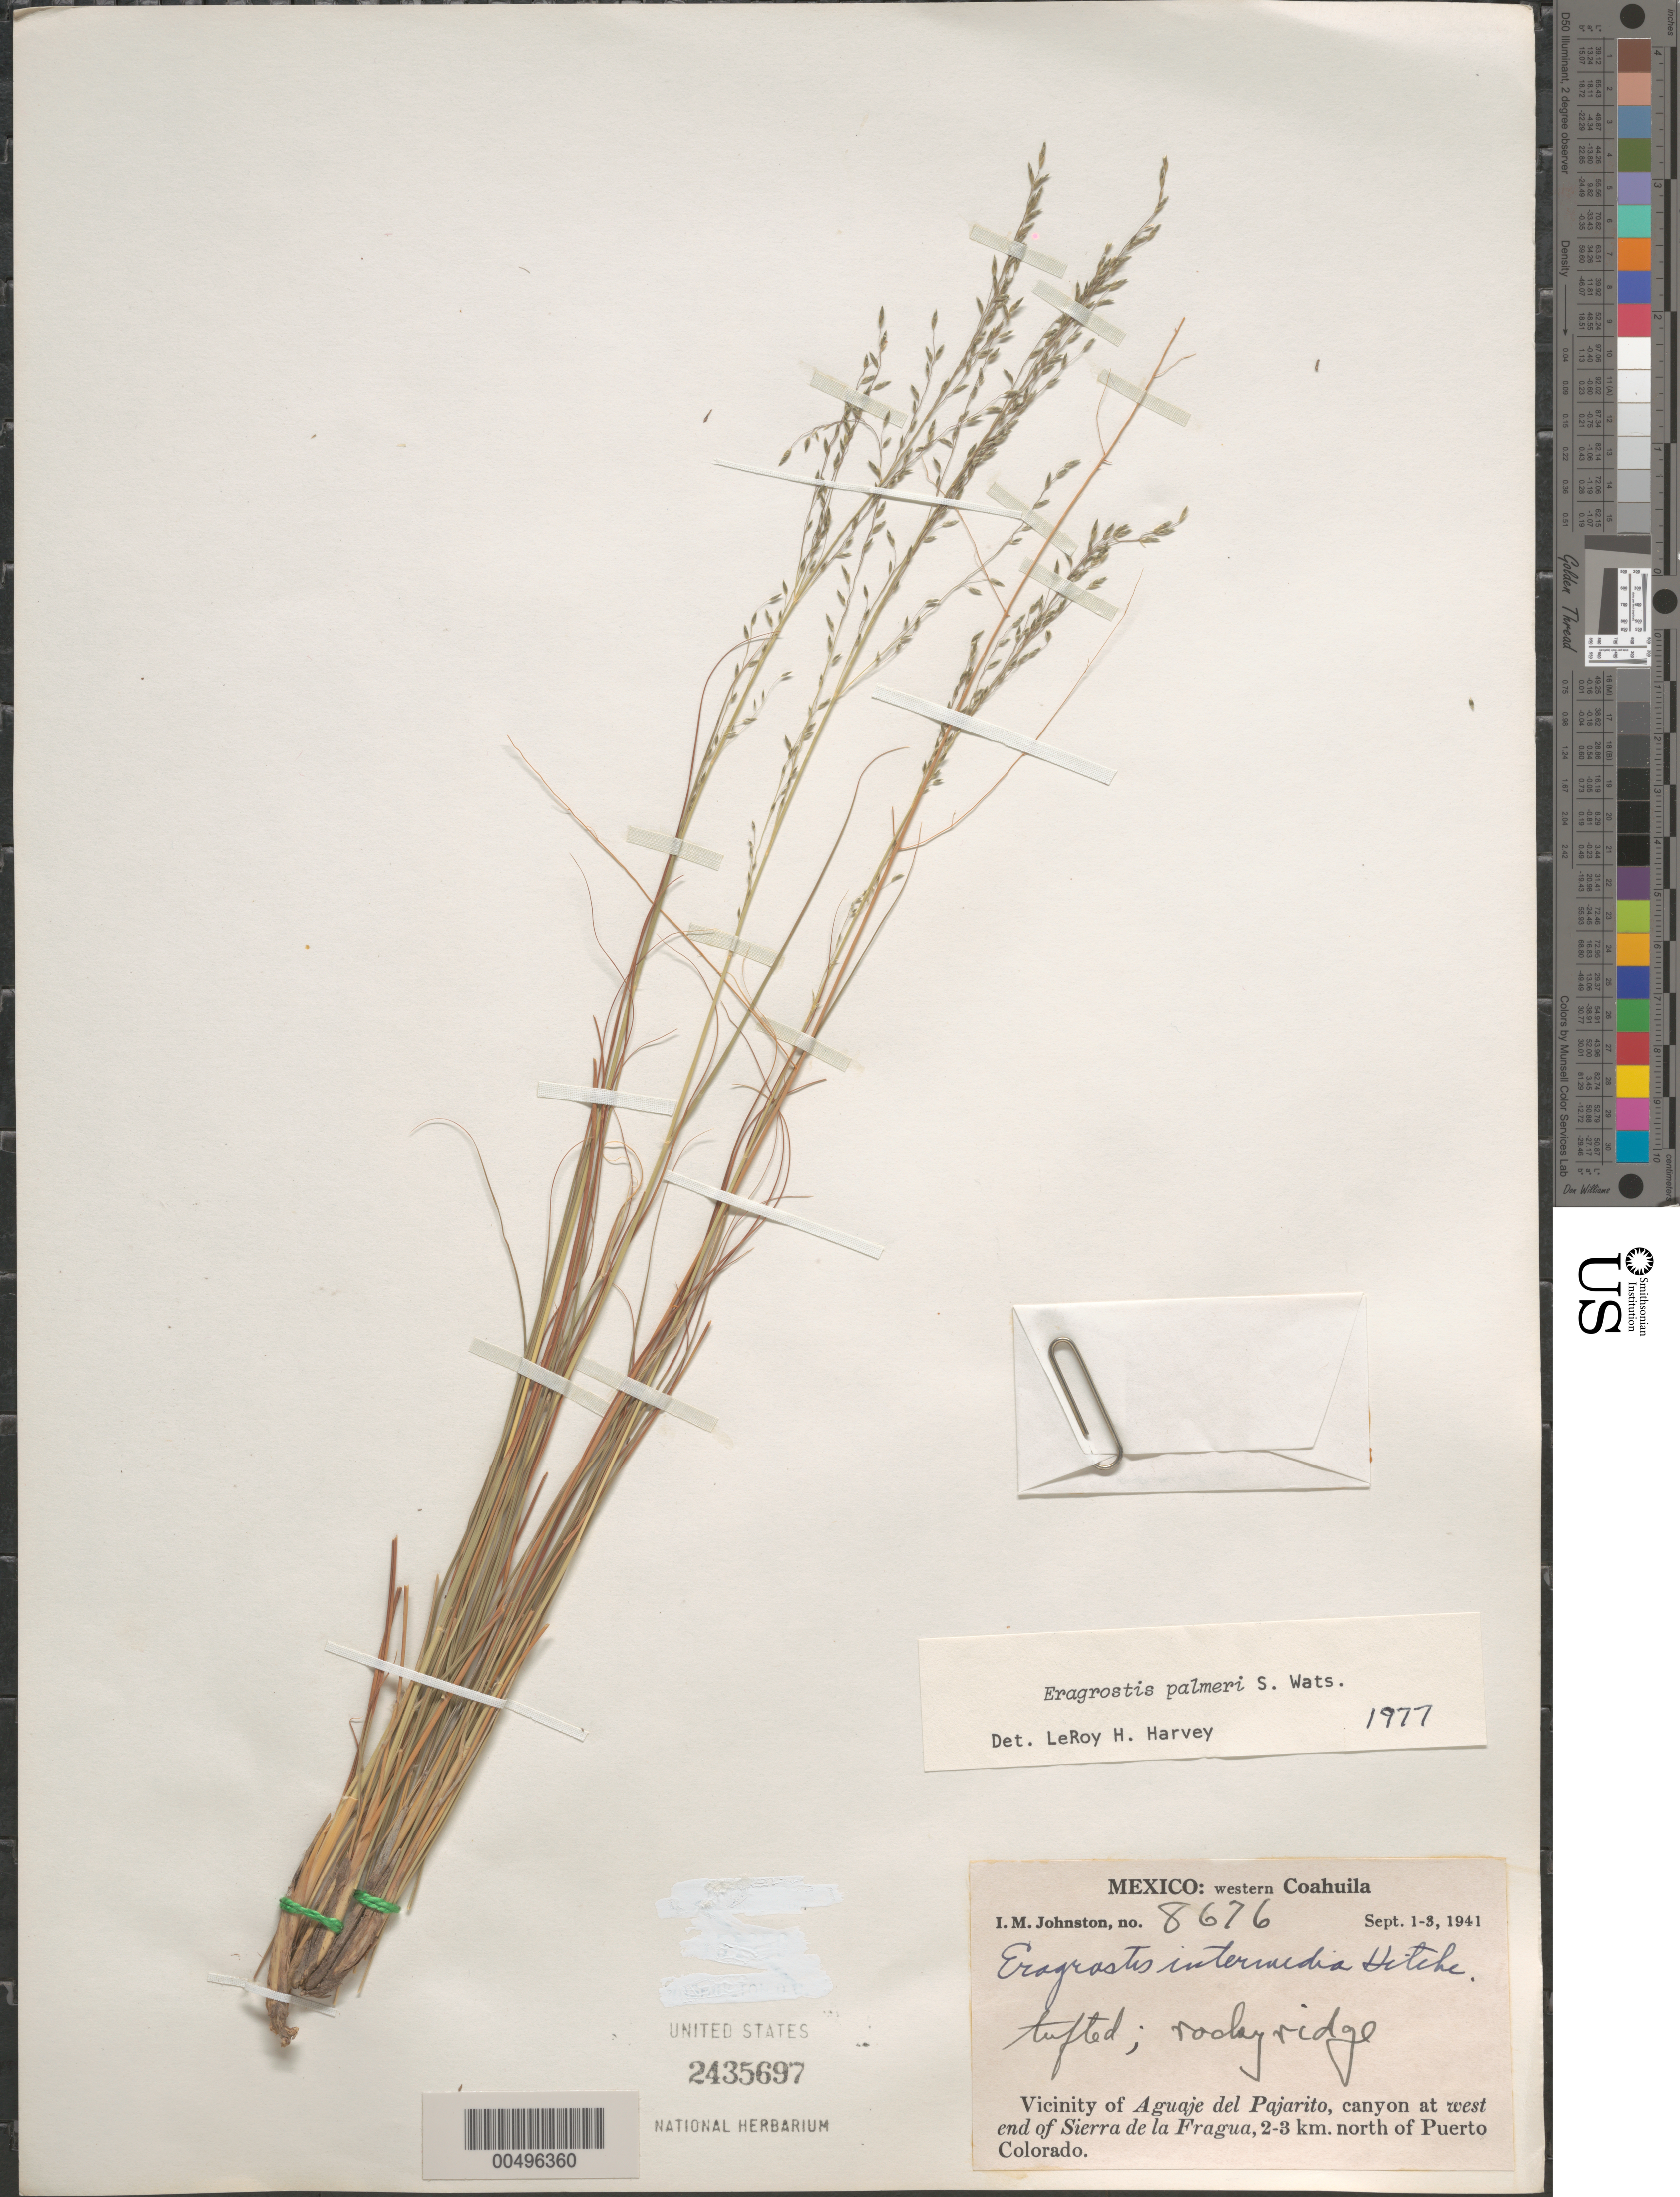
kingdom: Plantae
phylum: Tracheophyta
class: Liliopsida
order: Poales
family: Poaceae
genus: Eragrostis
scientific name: Eragrostis palmeri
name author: S. Watson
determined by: Harvey, L. H.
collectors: I.M. Johnston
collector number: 8676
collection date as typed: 1 Sep 1941 to 3 Sep 1941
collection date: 1941-09-01/1941-09-03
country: Mexico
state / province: Coahuila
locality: W Coahuila, vicinity of Aguaje del Pajarito, canyon at W end of Sierra de la Fragua, 2-3 km N of Puerto Colorado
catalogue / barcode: US 2435697